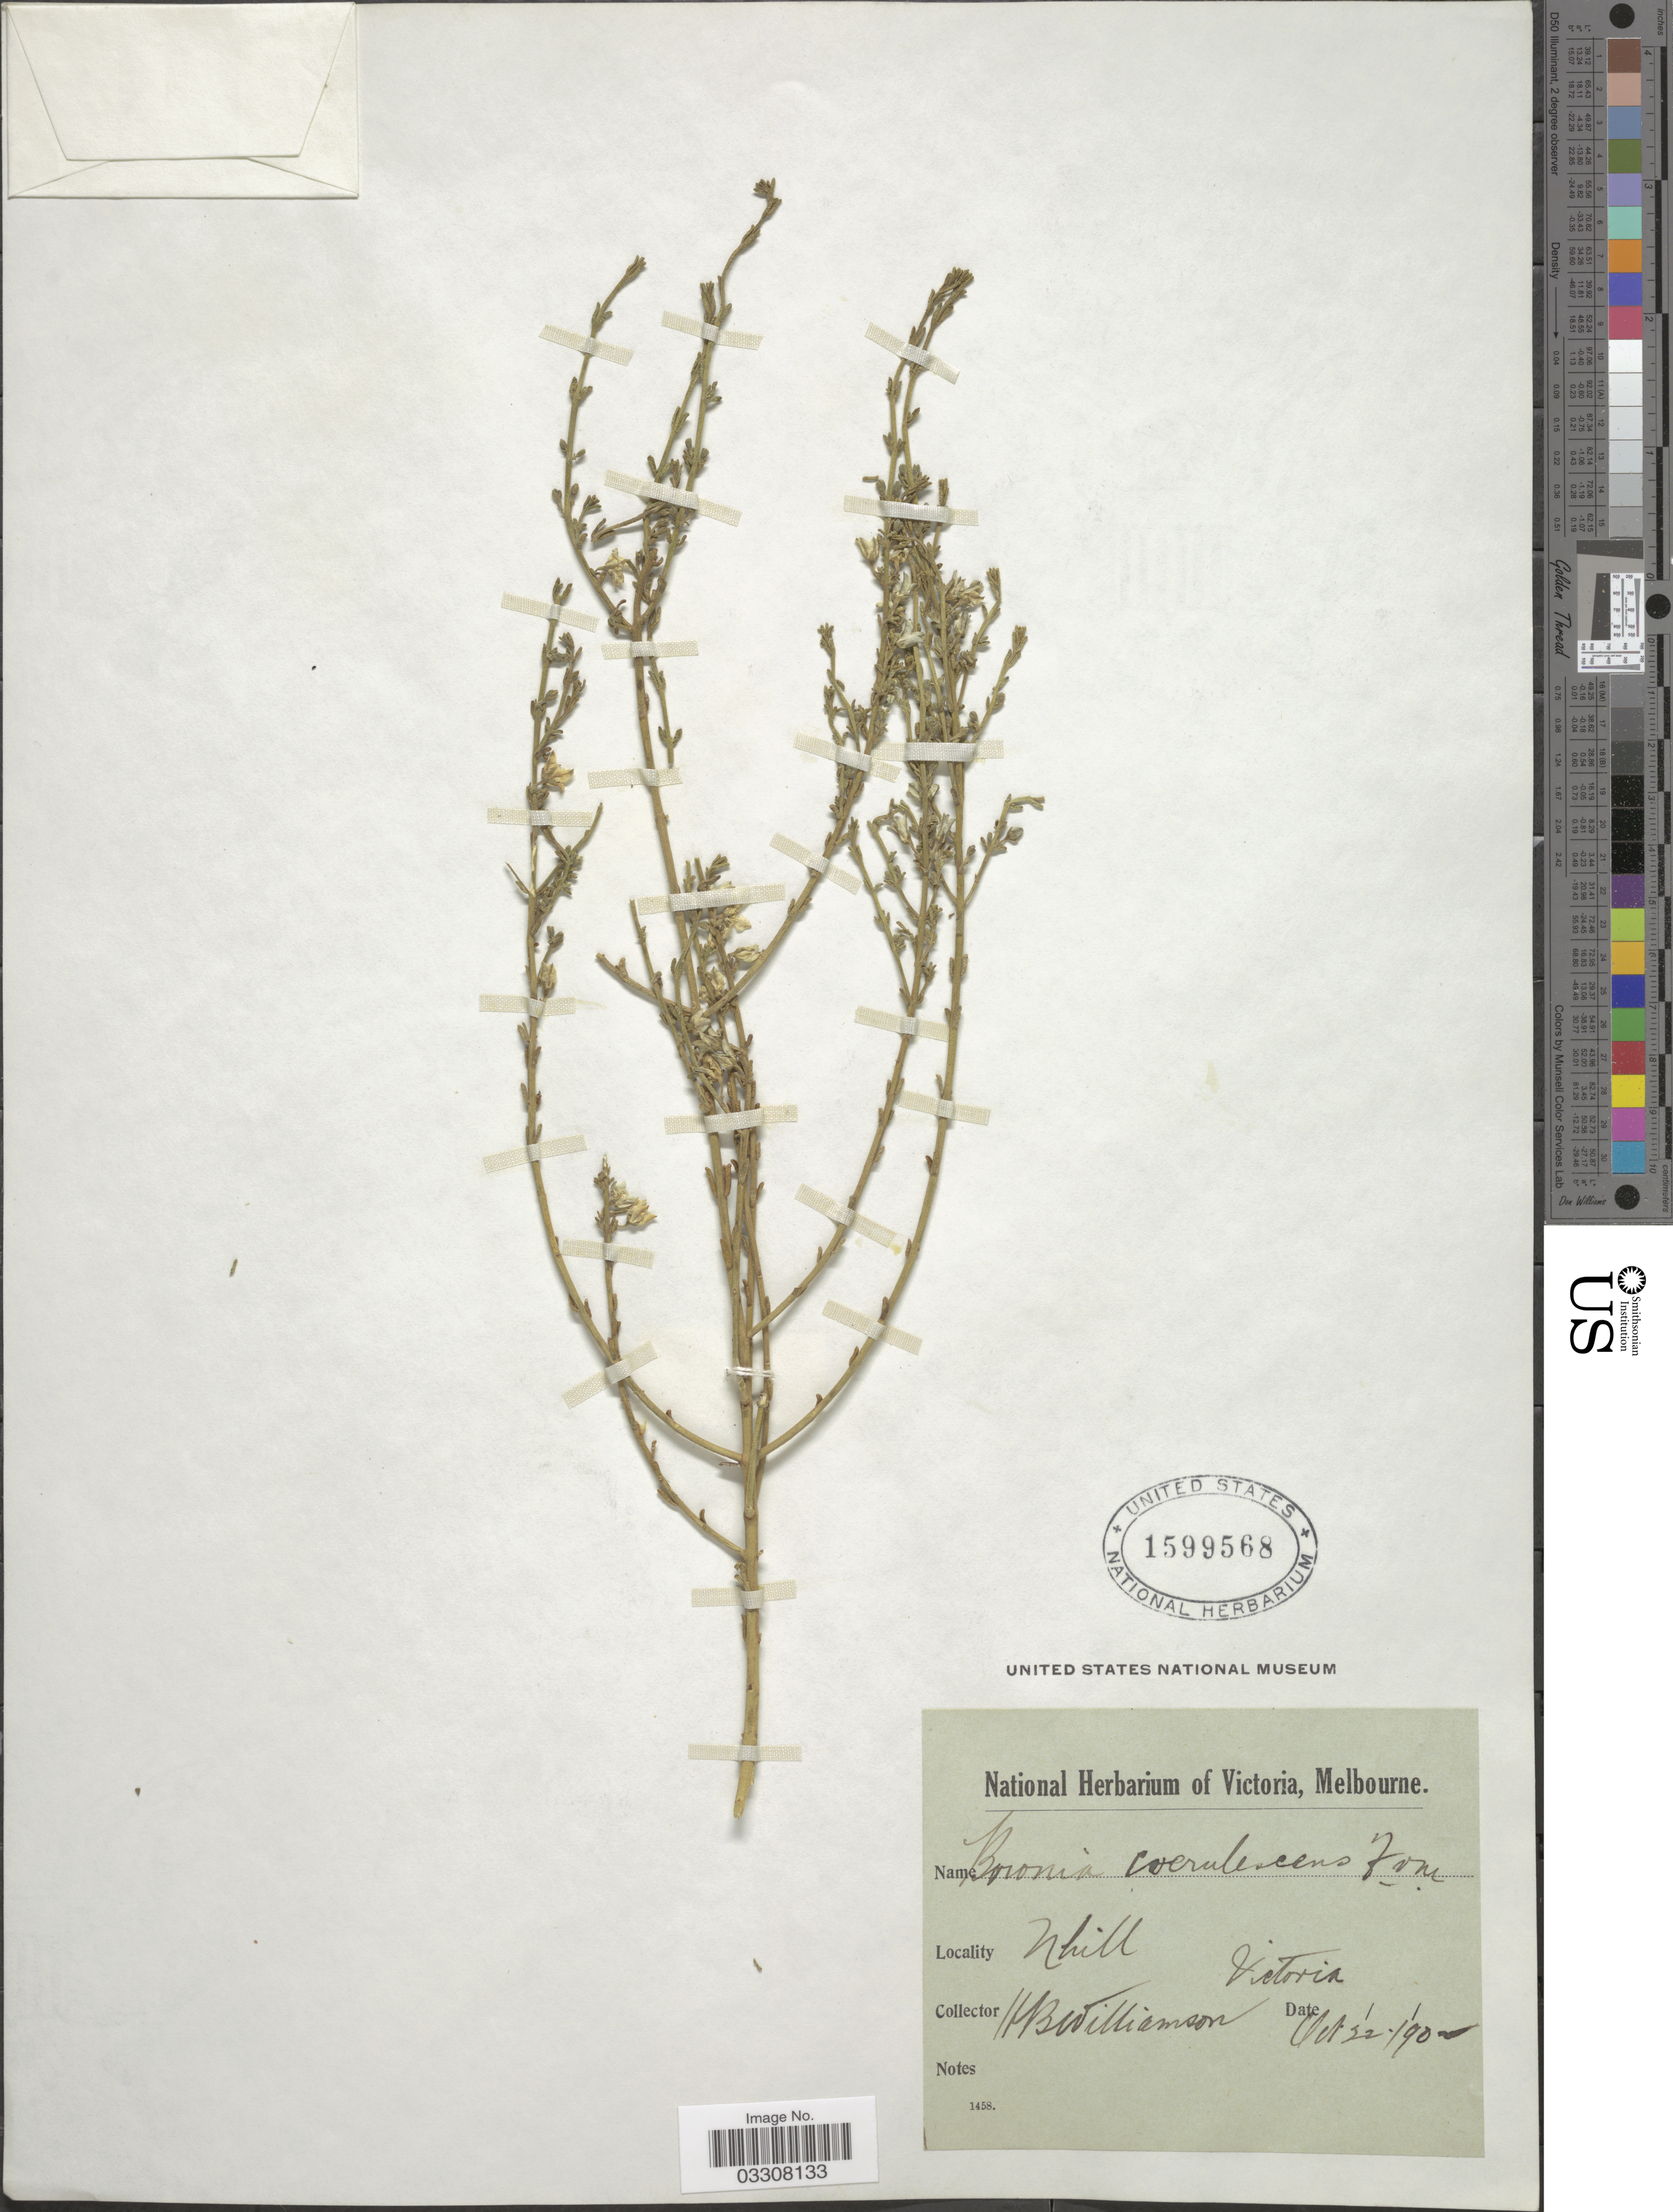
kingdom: Plantae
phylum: Tracheophyta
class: Magnoliopsida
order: Sapindales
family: Rutaceae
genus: Cyanothamnus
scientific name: Cyanothamnus coerulescens subsp. coerulescens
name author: (F. Muell.) Duretto & Heslewood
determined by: Strong, Mark T., (BOT), Smithsonian Institution - National Museum of Natural History (UNITED STATES)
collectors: H. Williamson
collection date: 1902-10-22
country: Australia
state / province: Victoria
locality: Nhill, Victoria.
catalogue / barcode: US 1599568